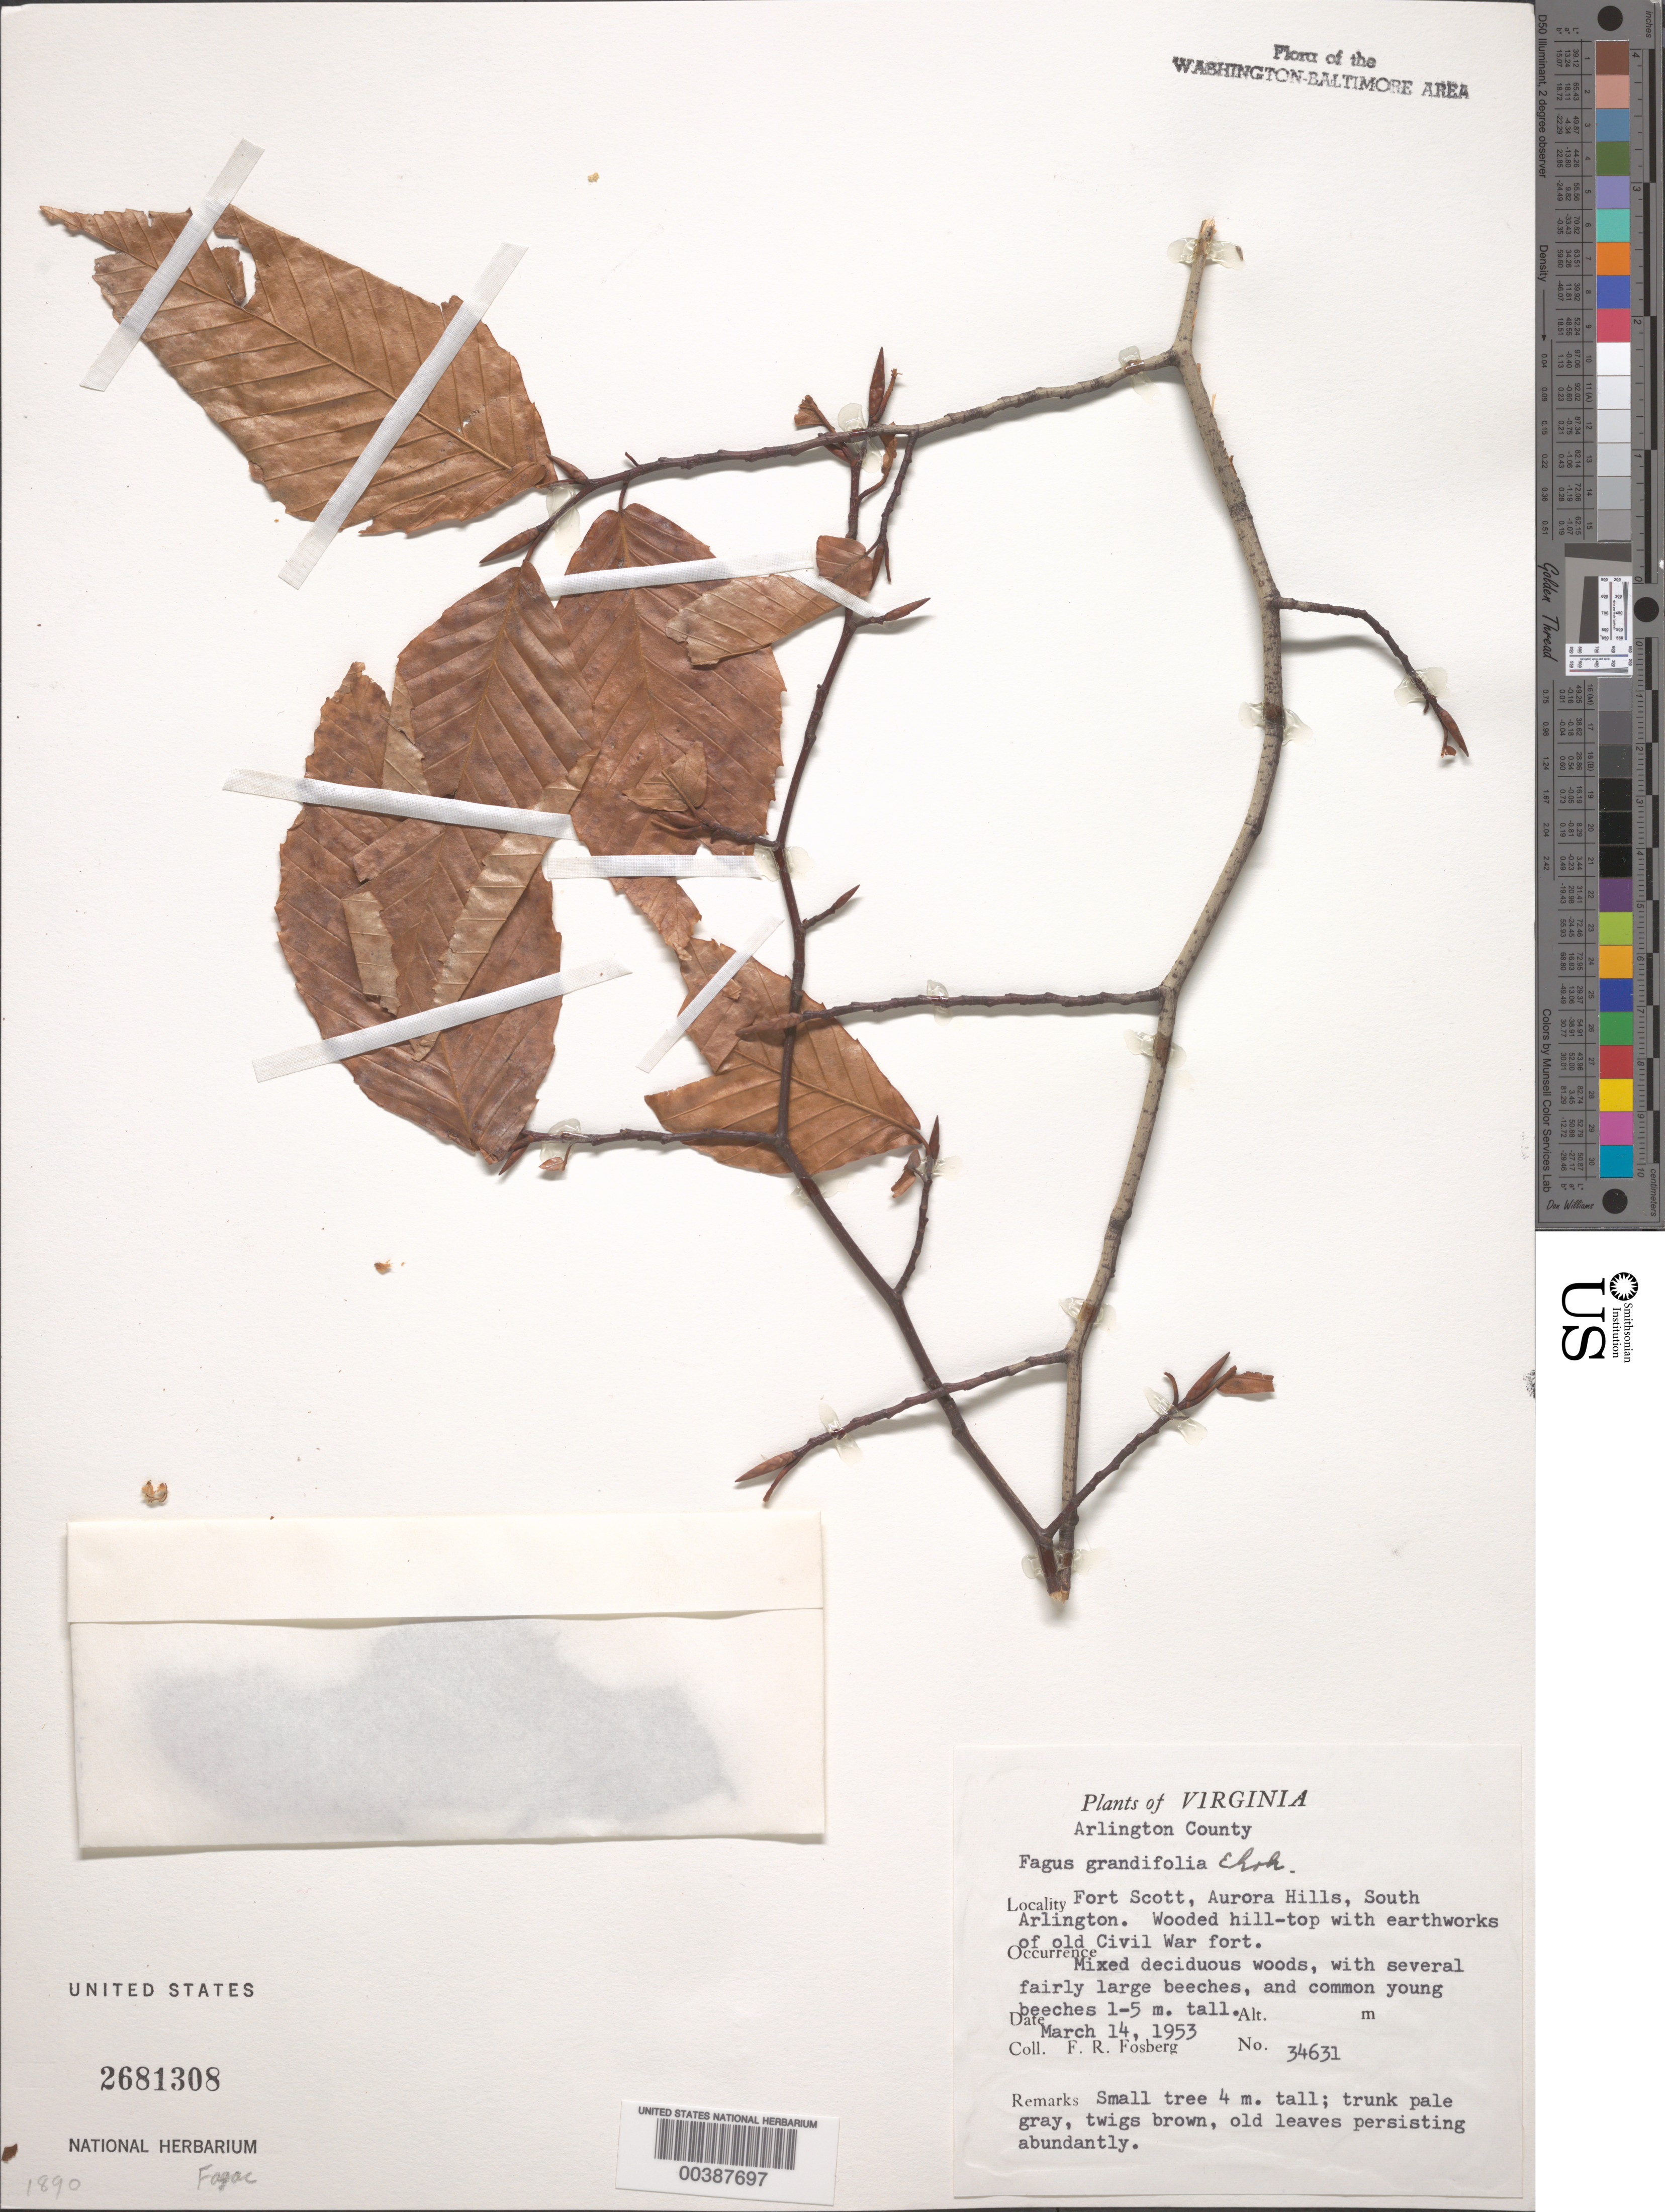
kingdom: Plantae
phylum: Tracheophyta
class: Magnoliopsida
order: Fagales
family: Fagaceae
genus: Fagus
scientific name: Fagus grandifolia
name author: Ehrh.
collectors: F. R. Fosberg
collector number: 34631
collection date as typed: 14 Mar 1953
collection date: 1953-03-14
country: United States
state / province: Virginia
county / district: Arlington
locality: Fort Scott, Aurora Hills, south Arlington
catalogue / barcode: US 2681308